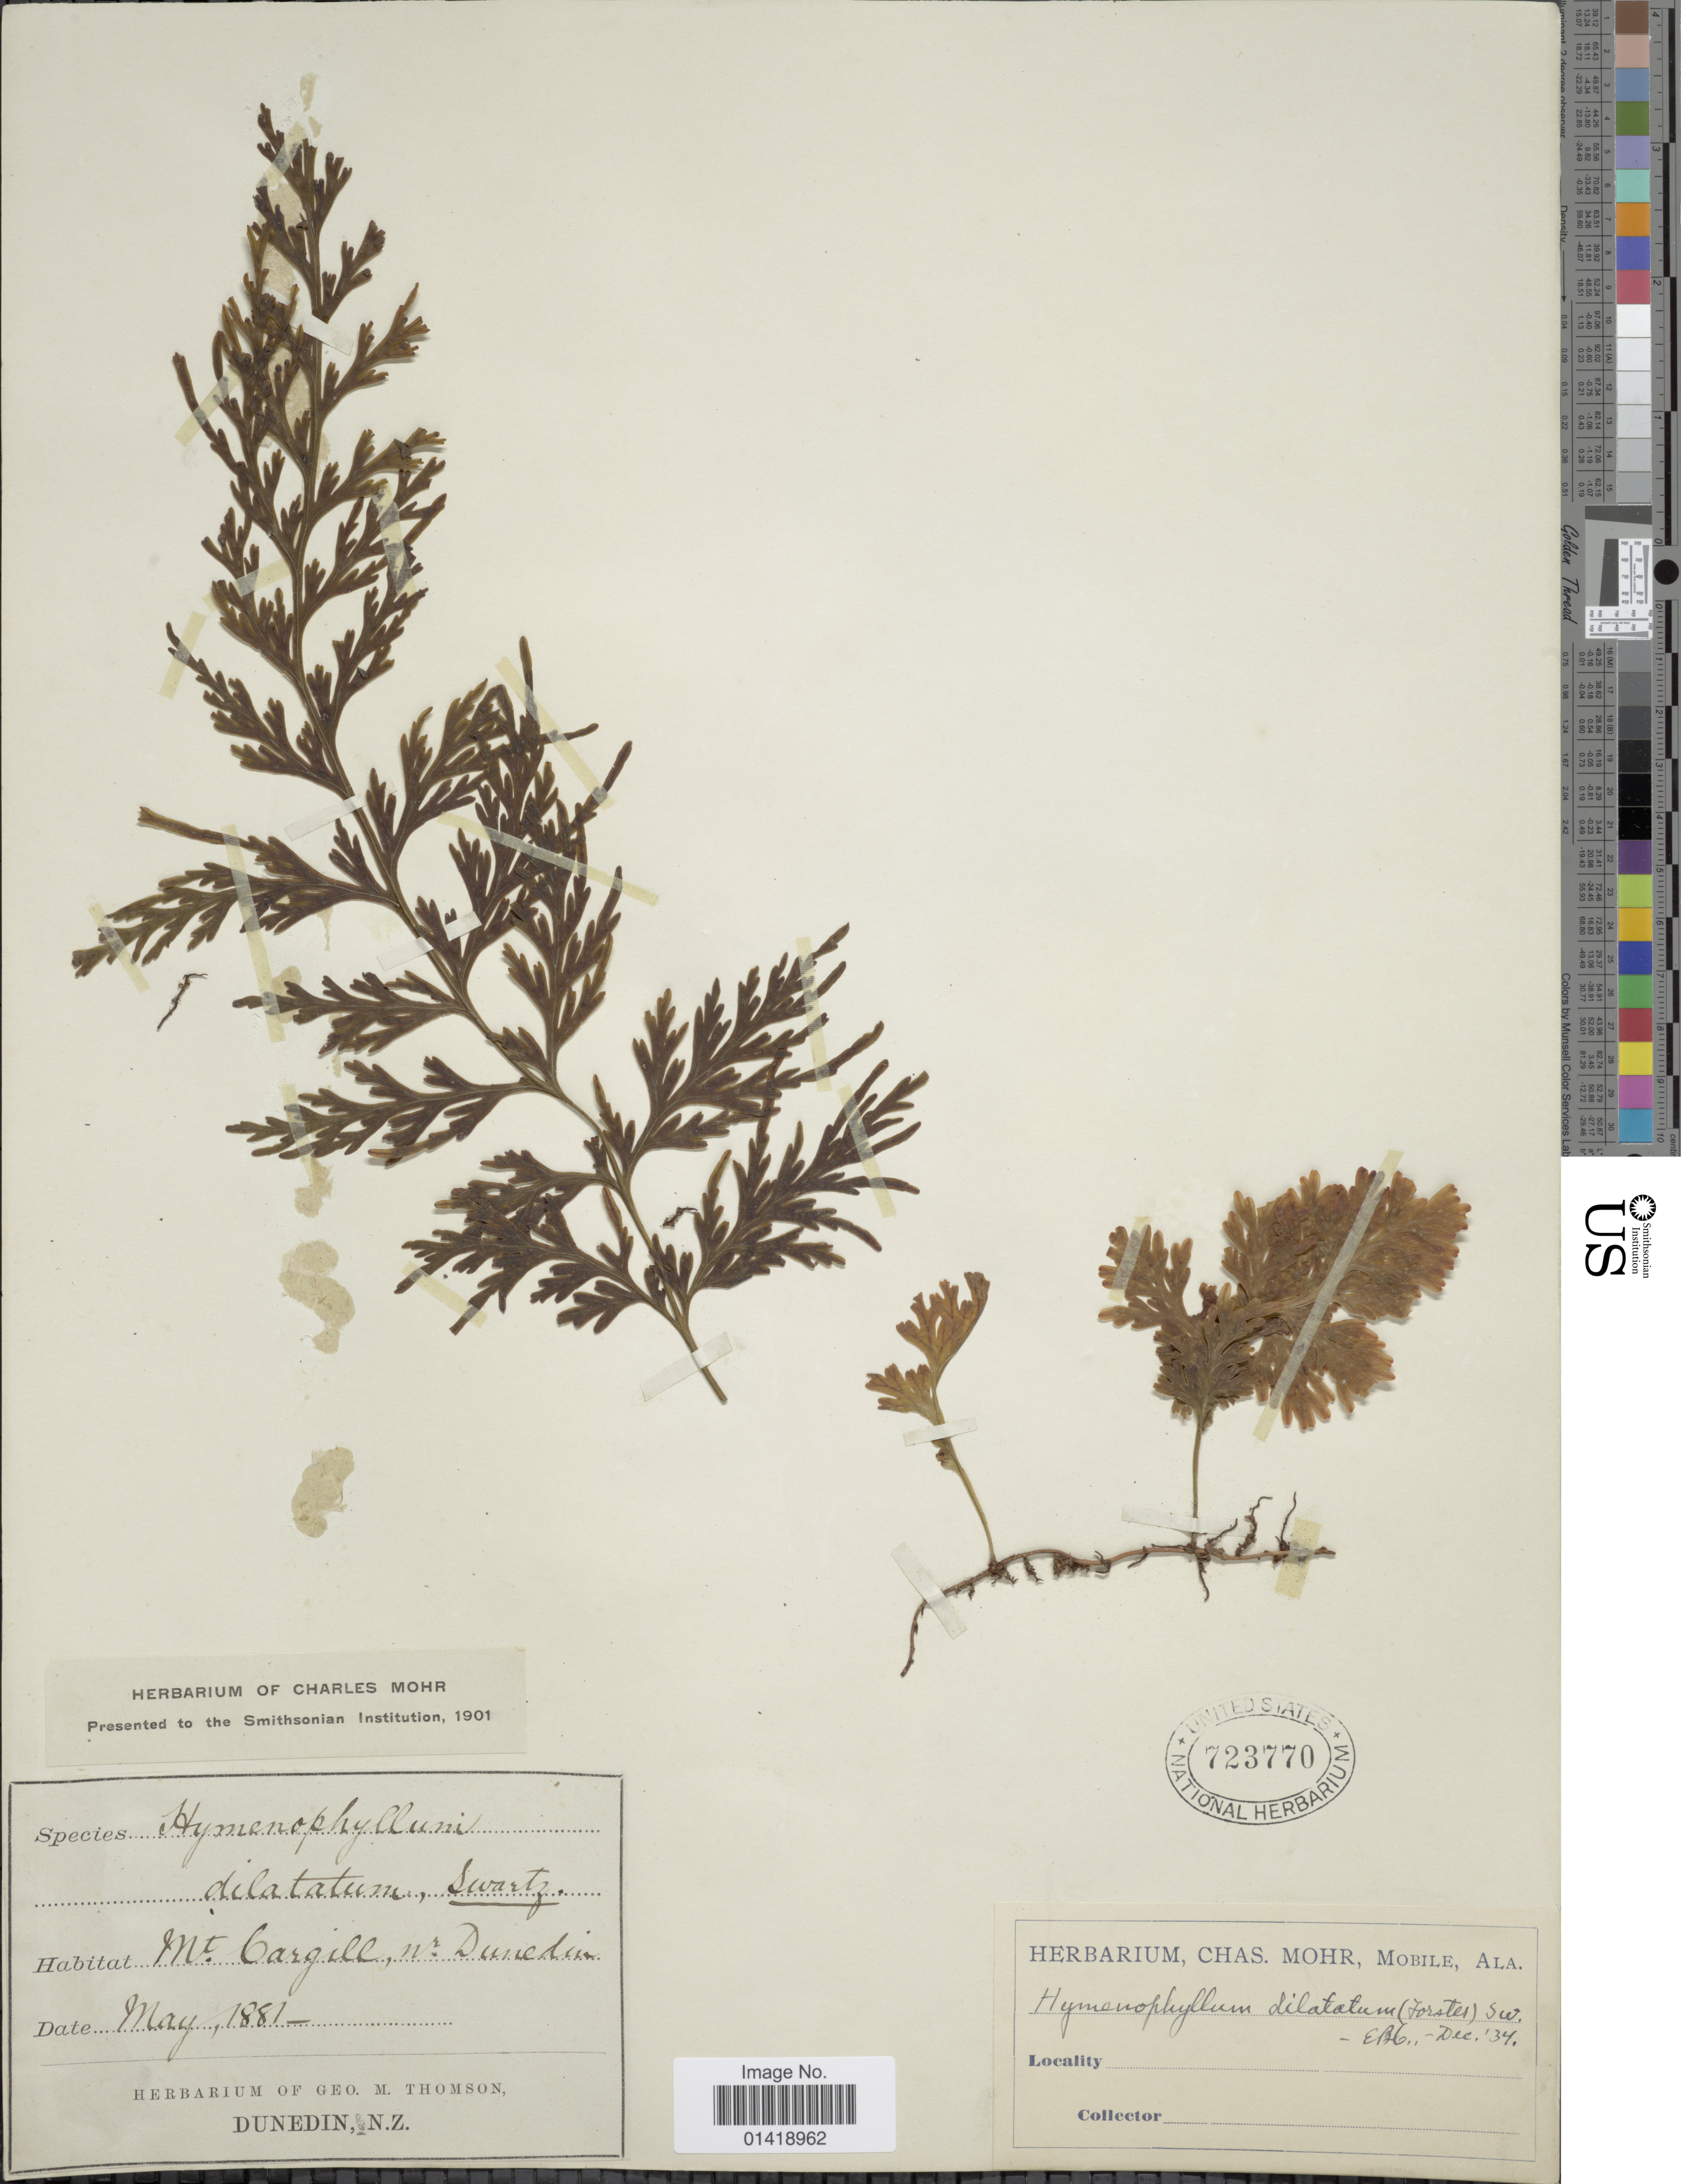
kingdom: Plantae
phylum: Tracheophyta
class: Polypodiopsida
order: Hymenophyllales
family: Hymenophyllaceae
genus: Hymenophyllum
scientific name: Hymenophyllum dilatatum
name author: Sw.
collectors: ex herb. Geo. M. Thomson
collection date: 1881-05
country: New Zealand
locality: Mt. Cargill, Dunedin N.Z.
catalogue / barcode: US 723770